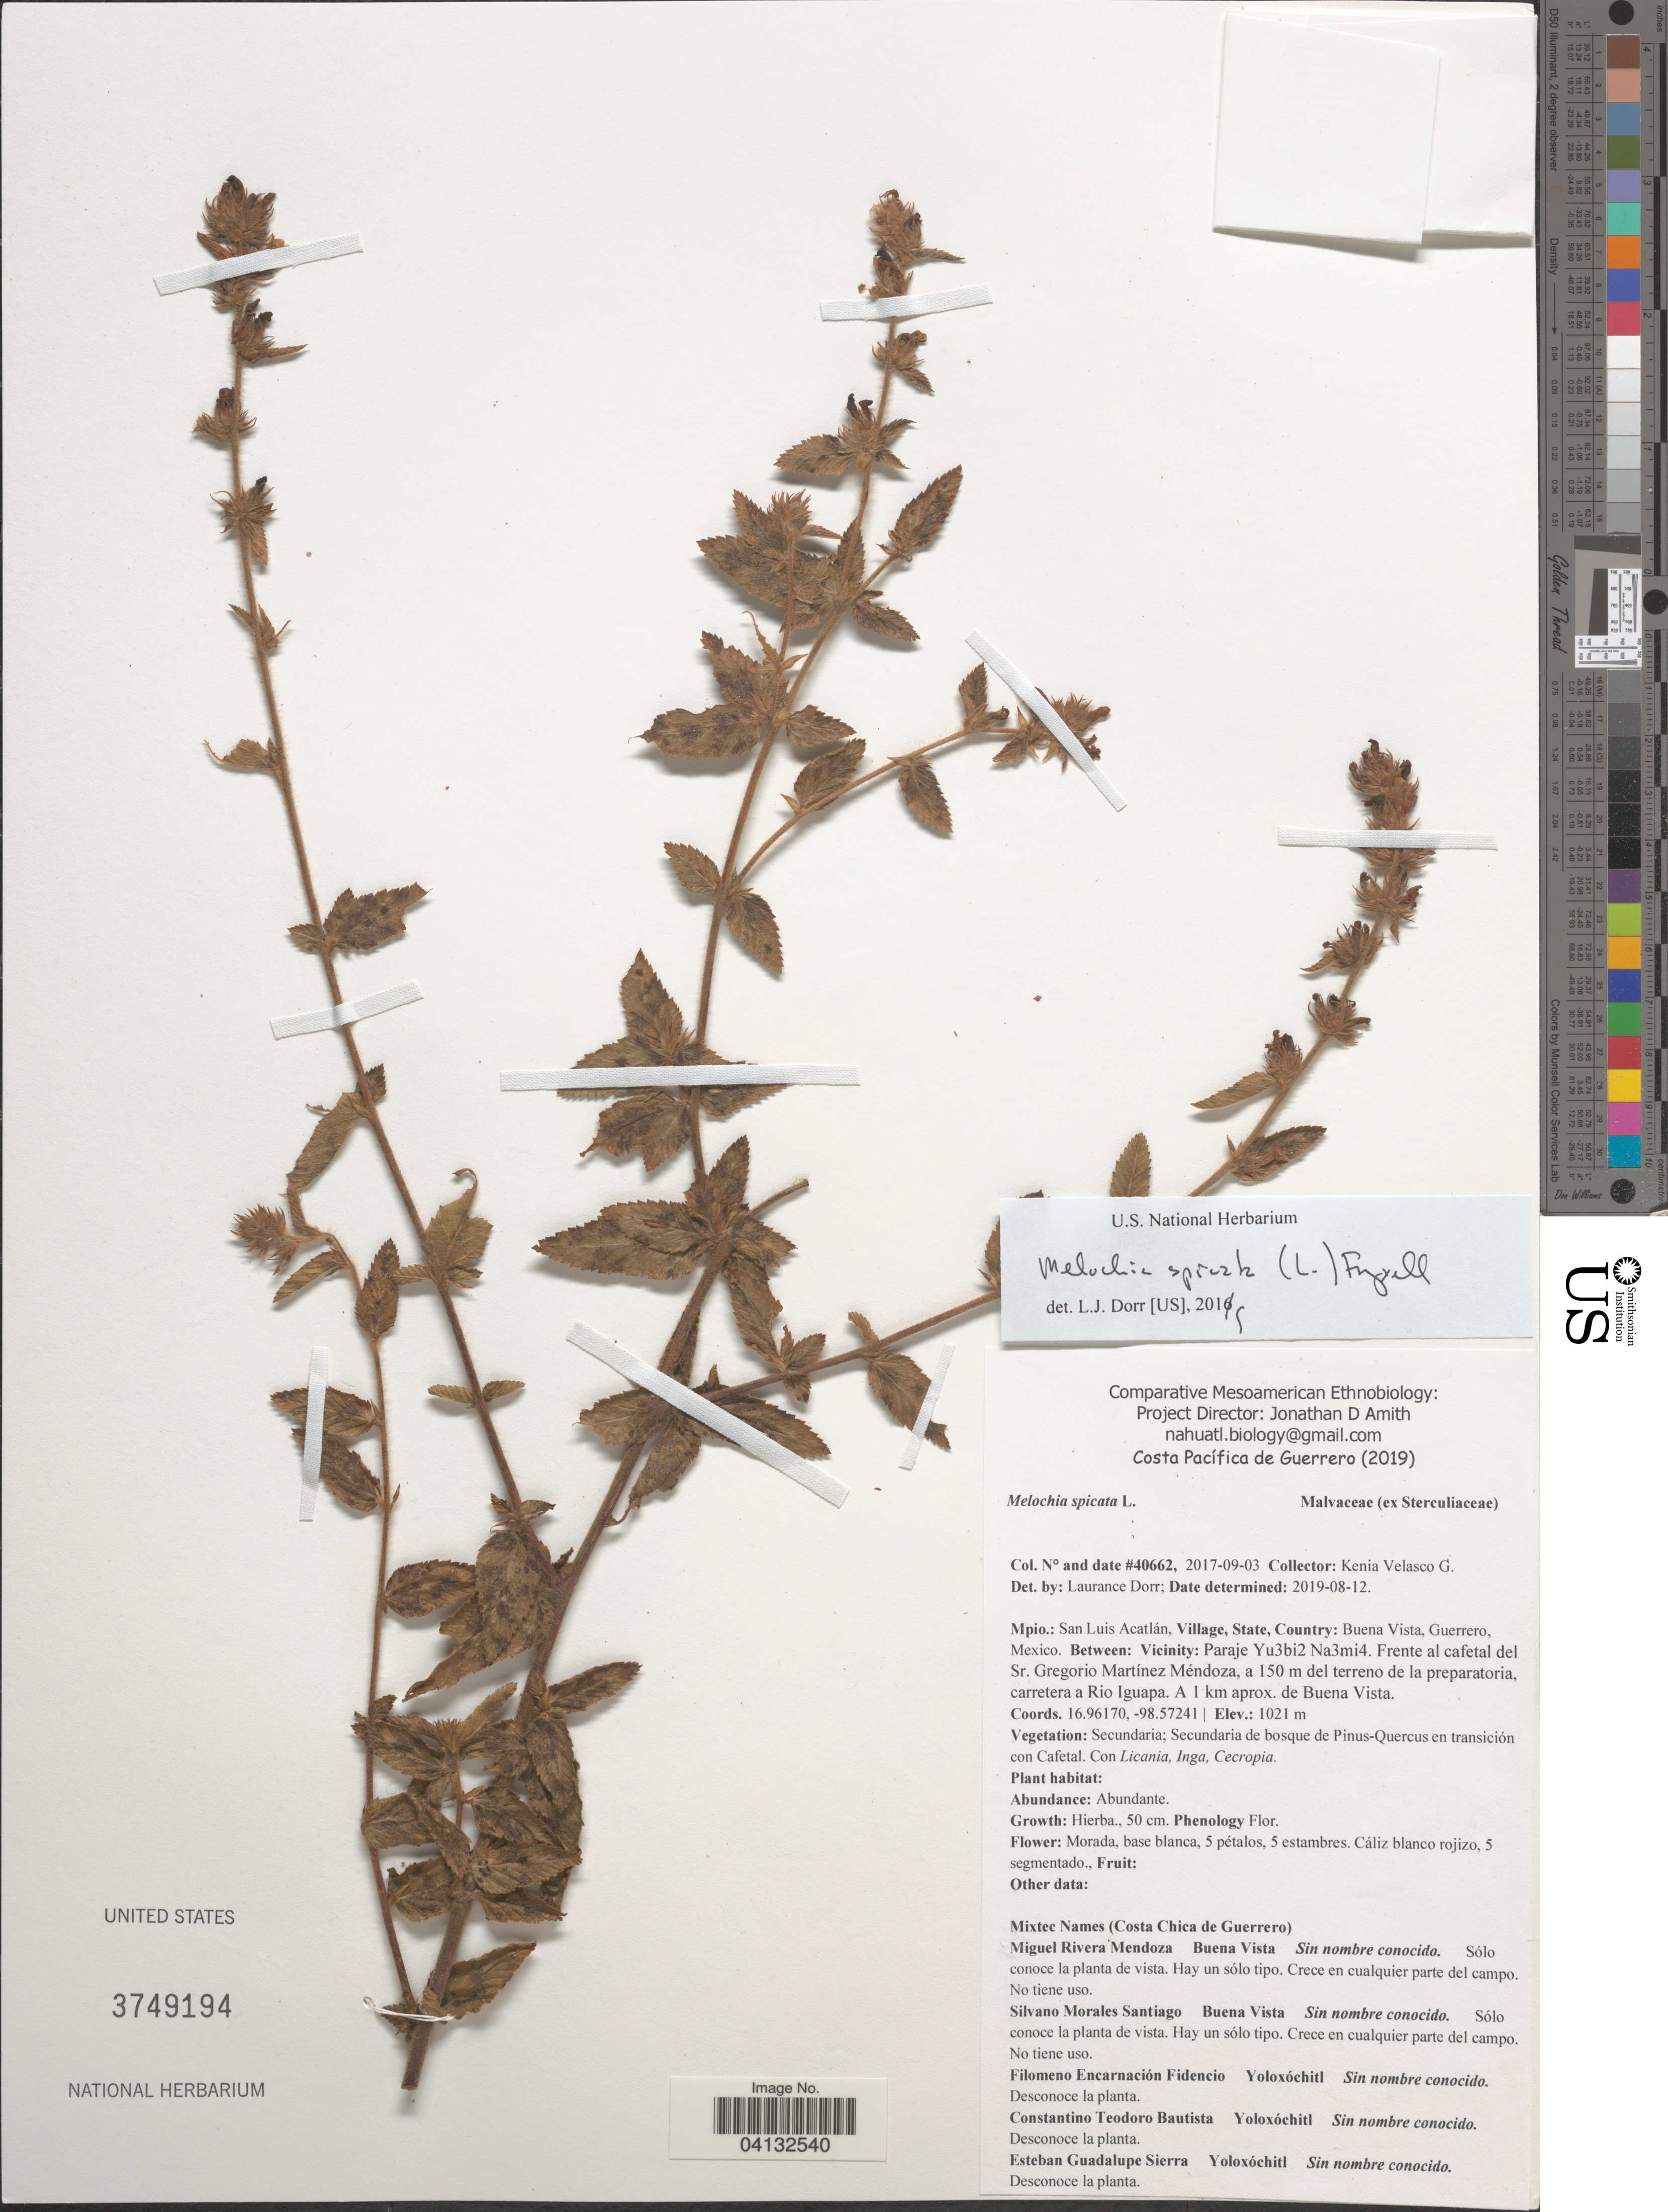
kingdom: Plantae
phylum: Tracheophyta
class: Magnoliopsida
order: Malvales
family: Malvaceae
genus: Melochia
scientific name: Melochia spicata var. spicata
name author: (L.) Fryxell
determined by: Dorr, L. J., (BOT), Smithsonian Institution - National Museum of Natural History (UNITED STATES)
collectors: K. Velasco Gutiérrez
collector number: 40662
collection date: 2017-09-03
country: Mexico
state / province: Guerrero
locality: Mpio.: San Luis Acatlán, Village: Buena Vista. Between: Vicinity: Paraje Yu3bi2 Na3mi4. Frente al cafetal del Sr. Gregorio Martínez Méndoza, a 150 m del terreno de la preparatoria, carretera a Rio Iguapa. A 1 km aprox. de Buena Vista.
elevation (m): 1021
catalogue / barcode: US 3749194